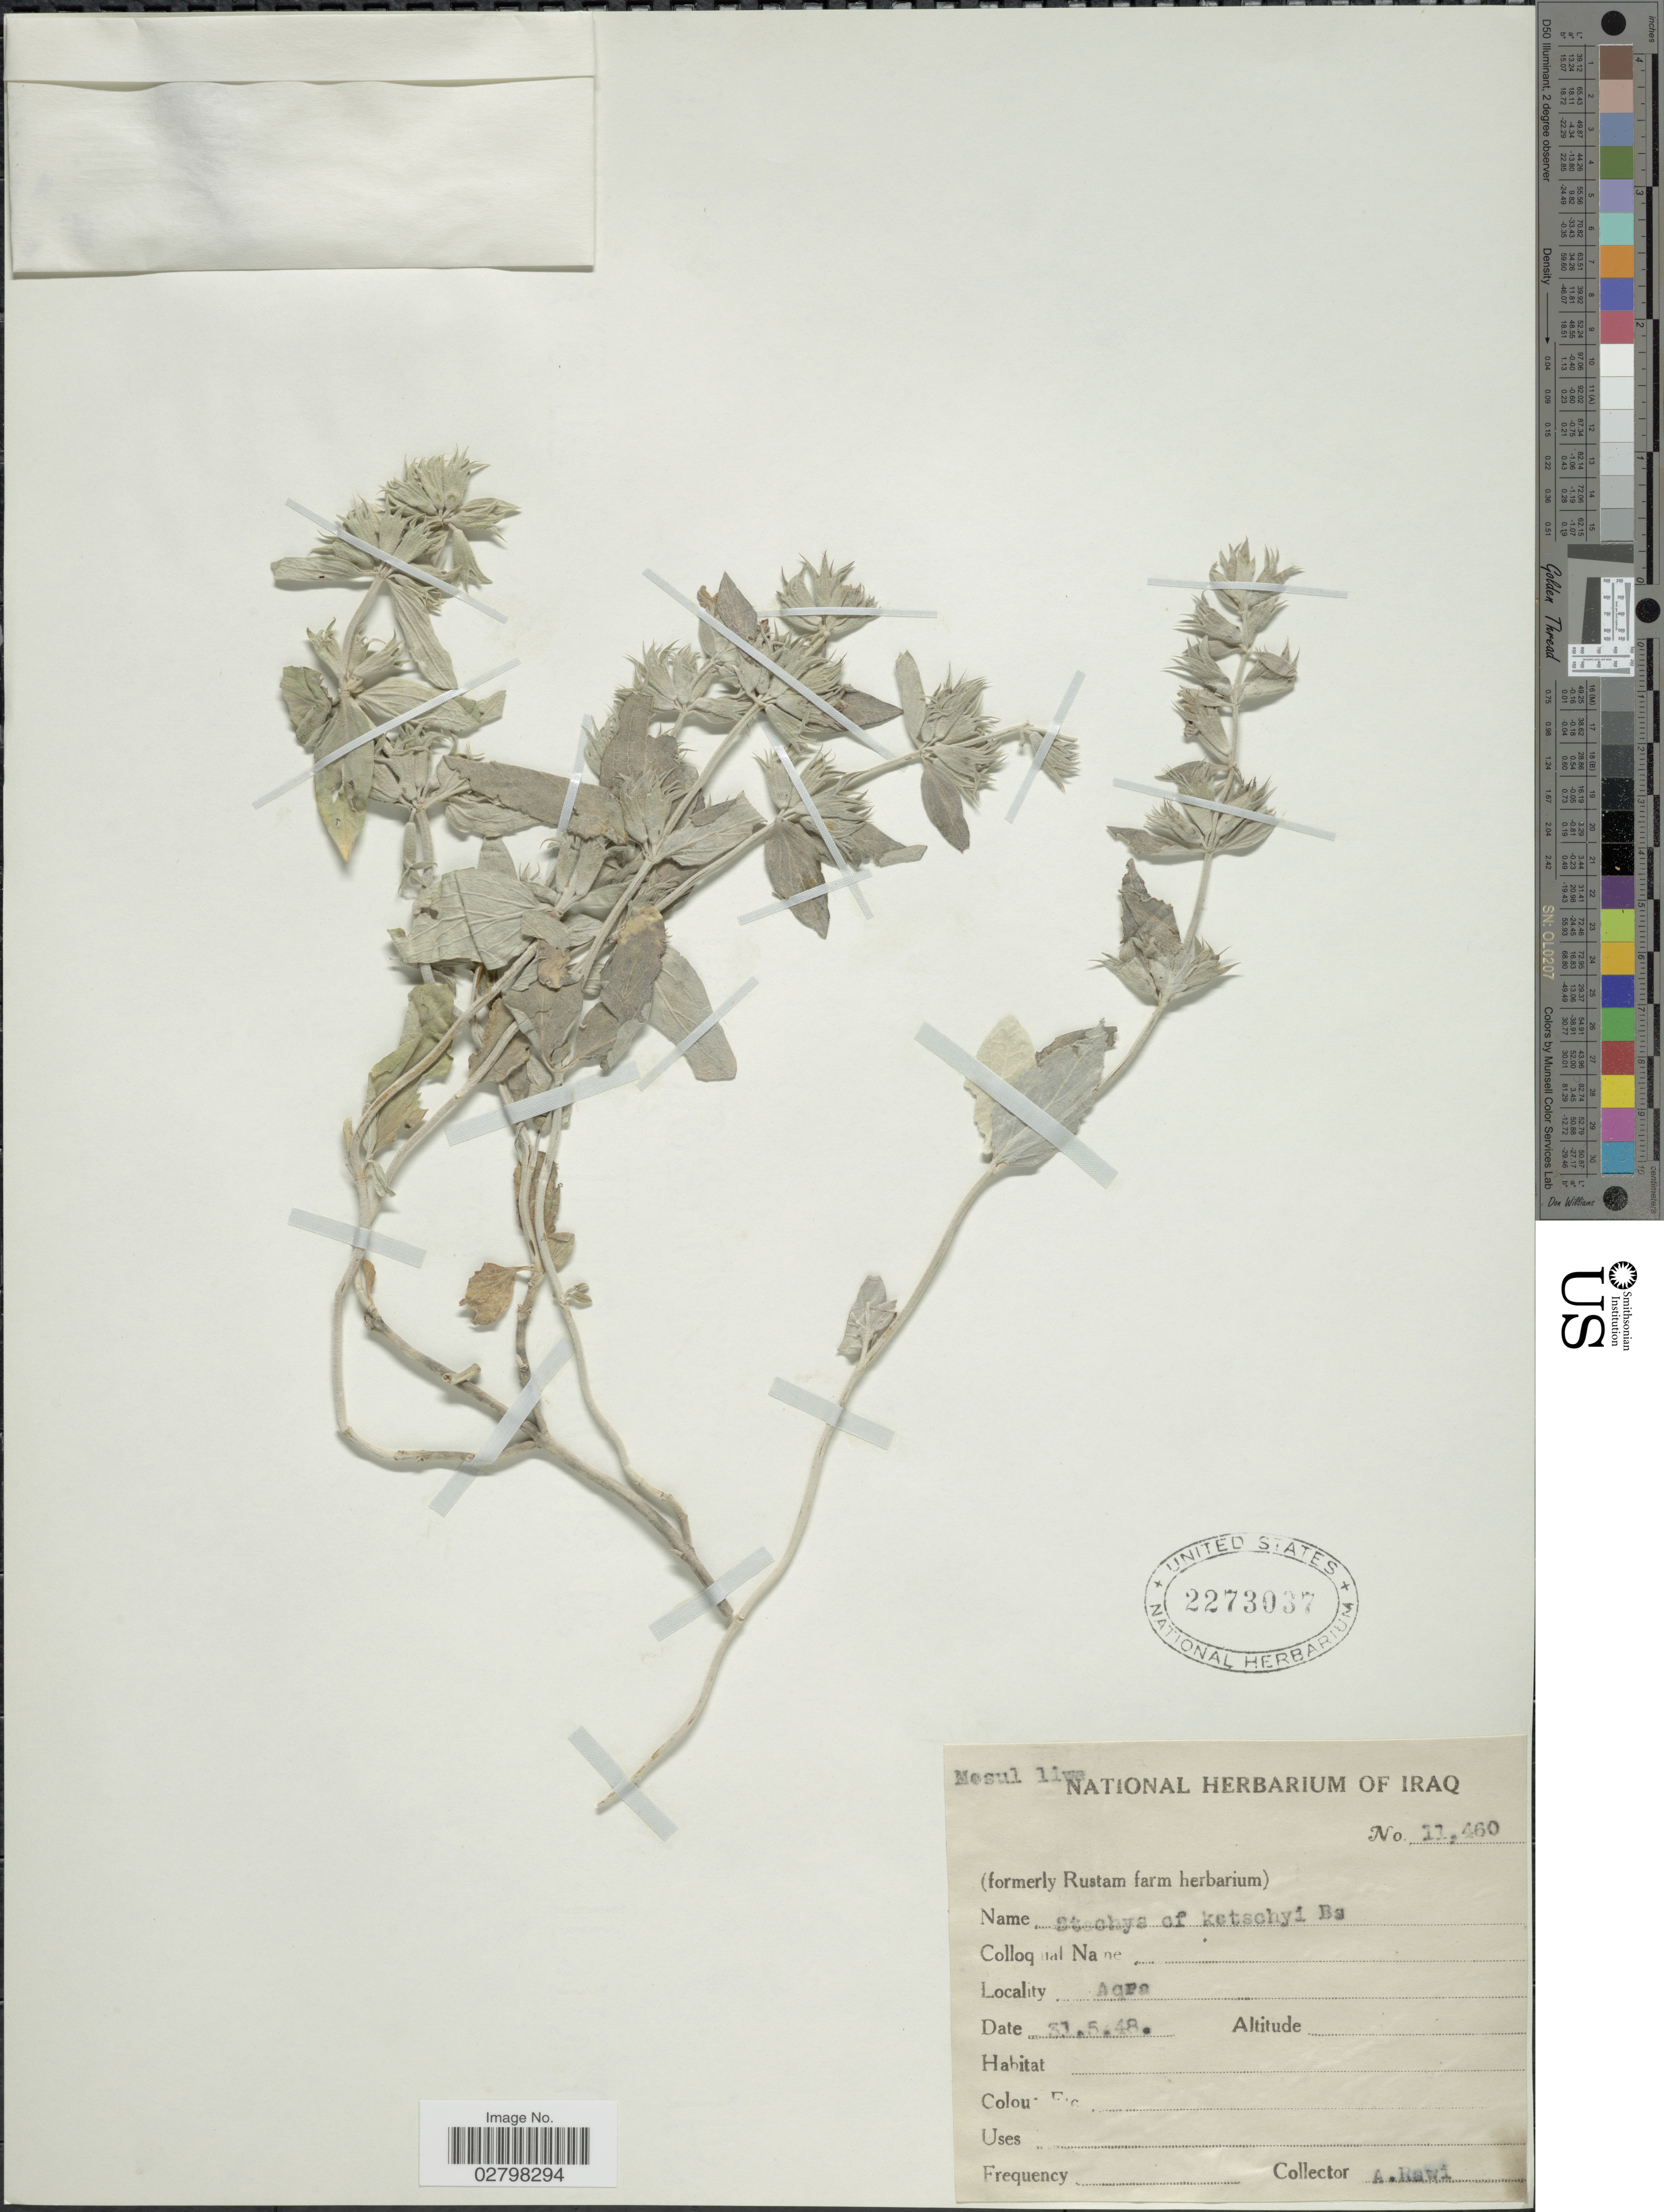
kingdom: Plantae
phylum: Tracheophyta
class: Magnoliopsida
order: Lamiales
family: Lamiaceae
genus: Stachys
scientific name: Stachys kotschyi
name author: Boiss. & Hohen.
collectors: A. Rawi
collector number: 11460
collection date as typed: Transcribed d/m/y: 31/5/48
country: Iraq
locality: Aqra. Mosul liwa.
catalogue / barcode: US 2273037